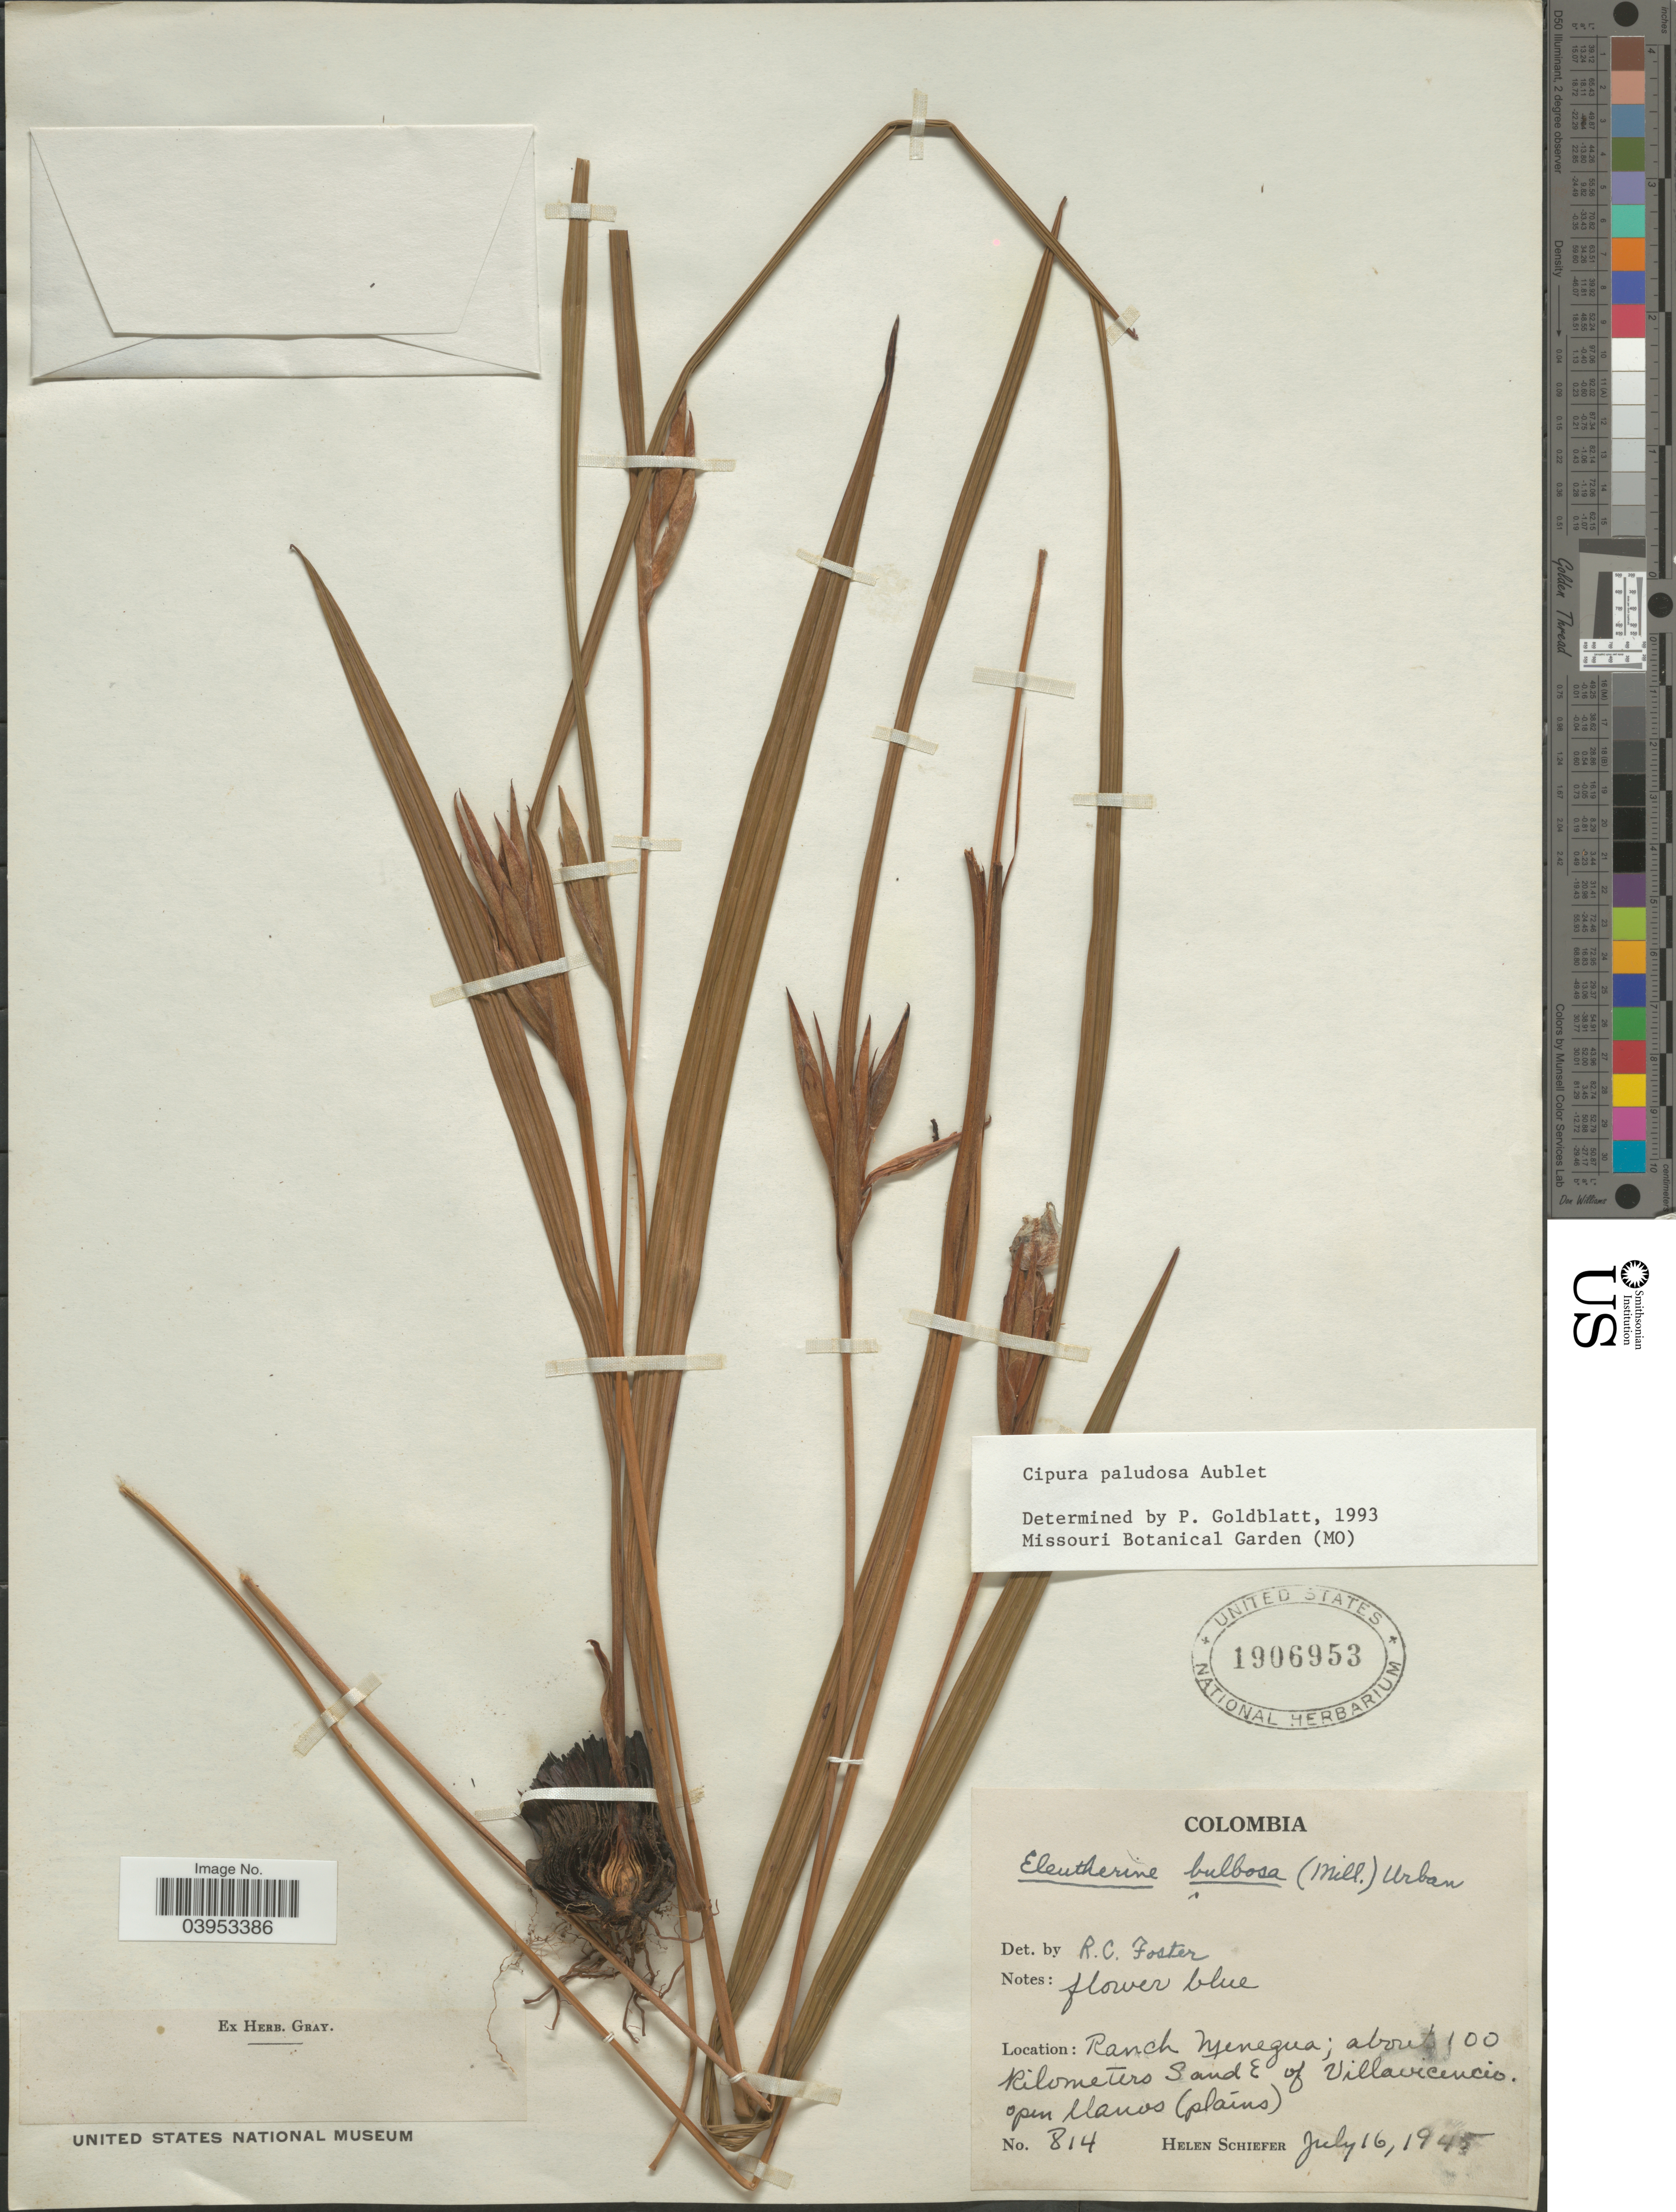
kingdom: Plantae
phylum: Tracheophyta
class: Liliopsida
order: Asparagales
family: Iridaceae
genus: Cipura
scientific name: Cipura paludosa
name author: Aubl.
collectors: H. Schiefer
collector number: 814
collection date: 1945-07-16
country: Colombia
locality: Ranch Menegua; above 100 kilometers San E of Villavicencio.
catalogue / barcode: US 1906953